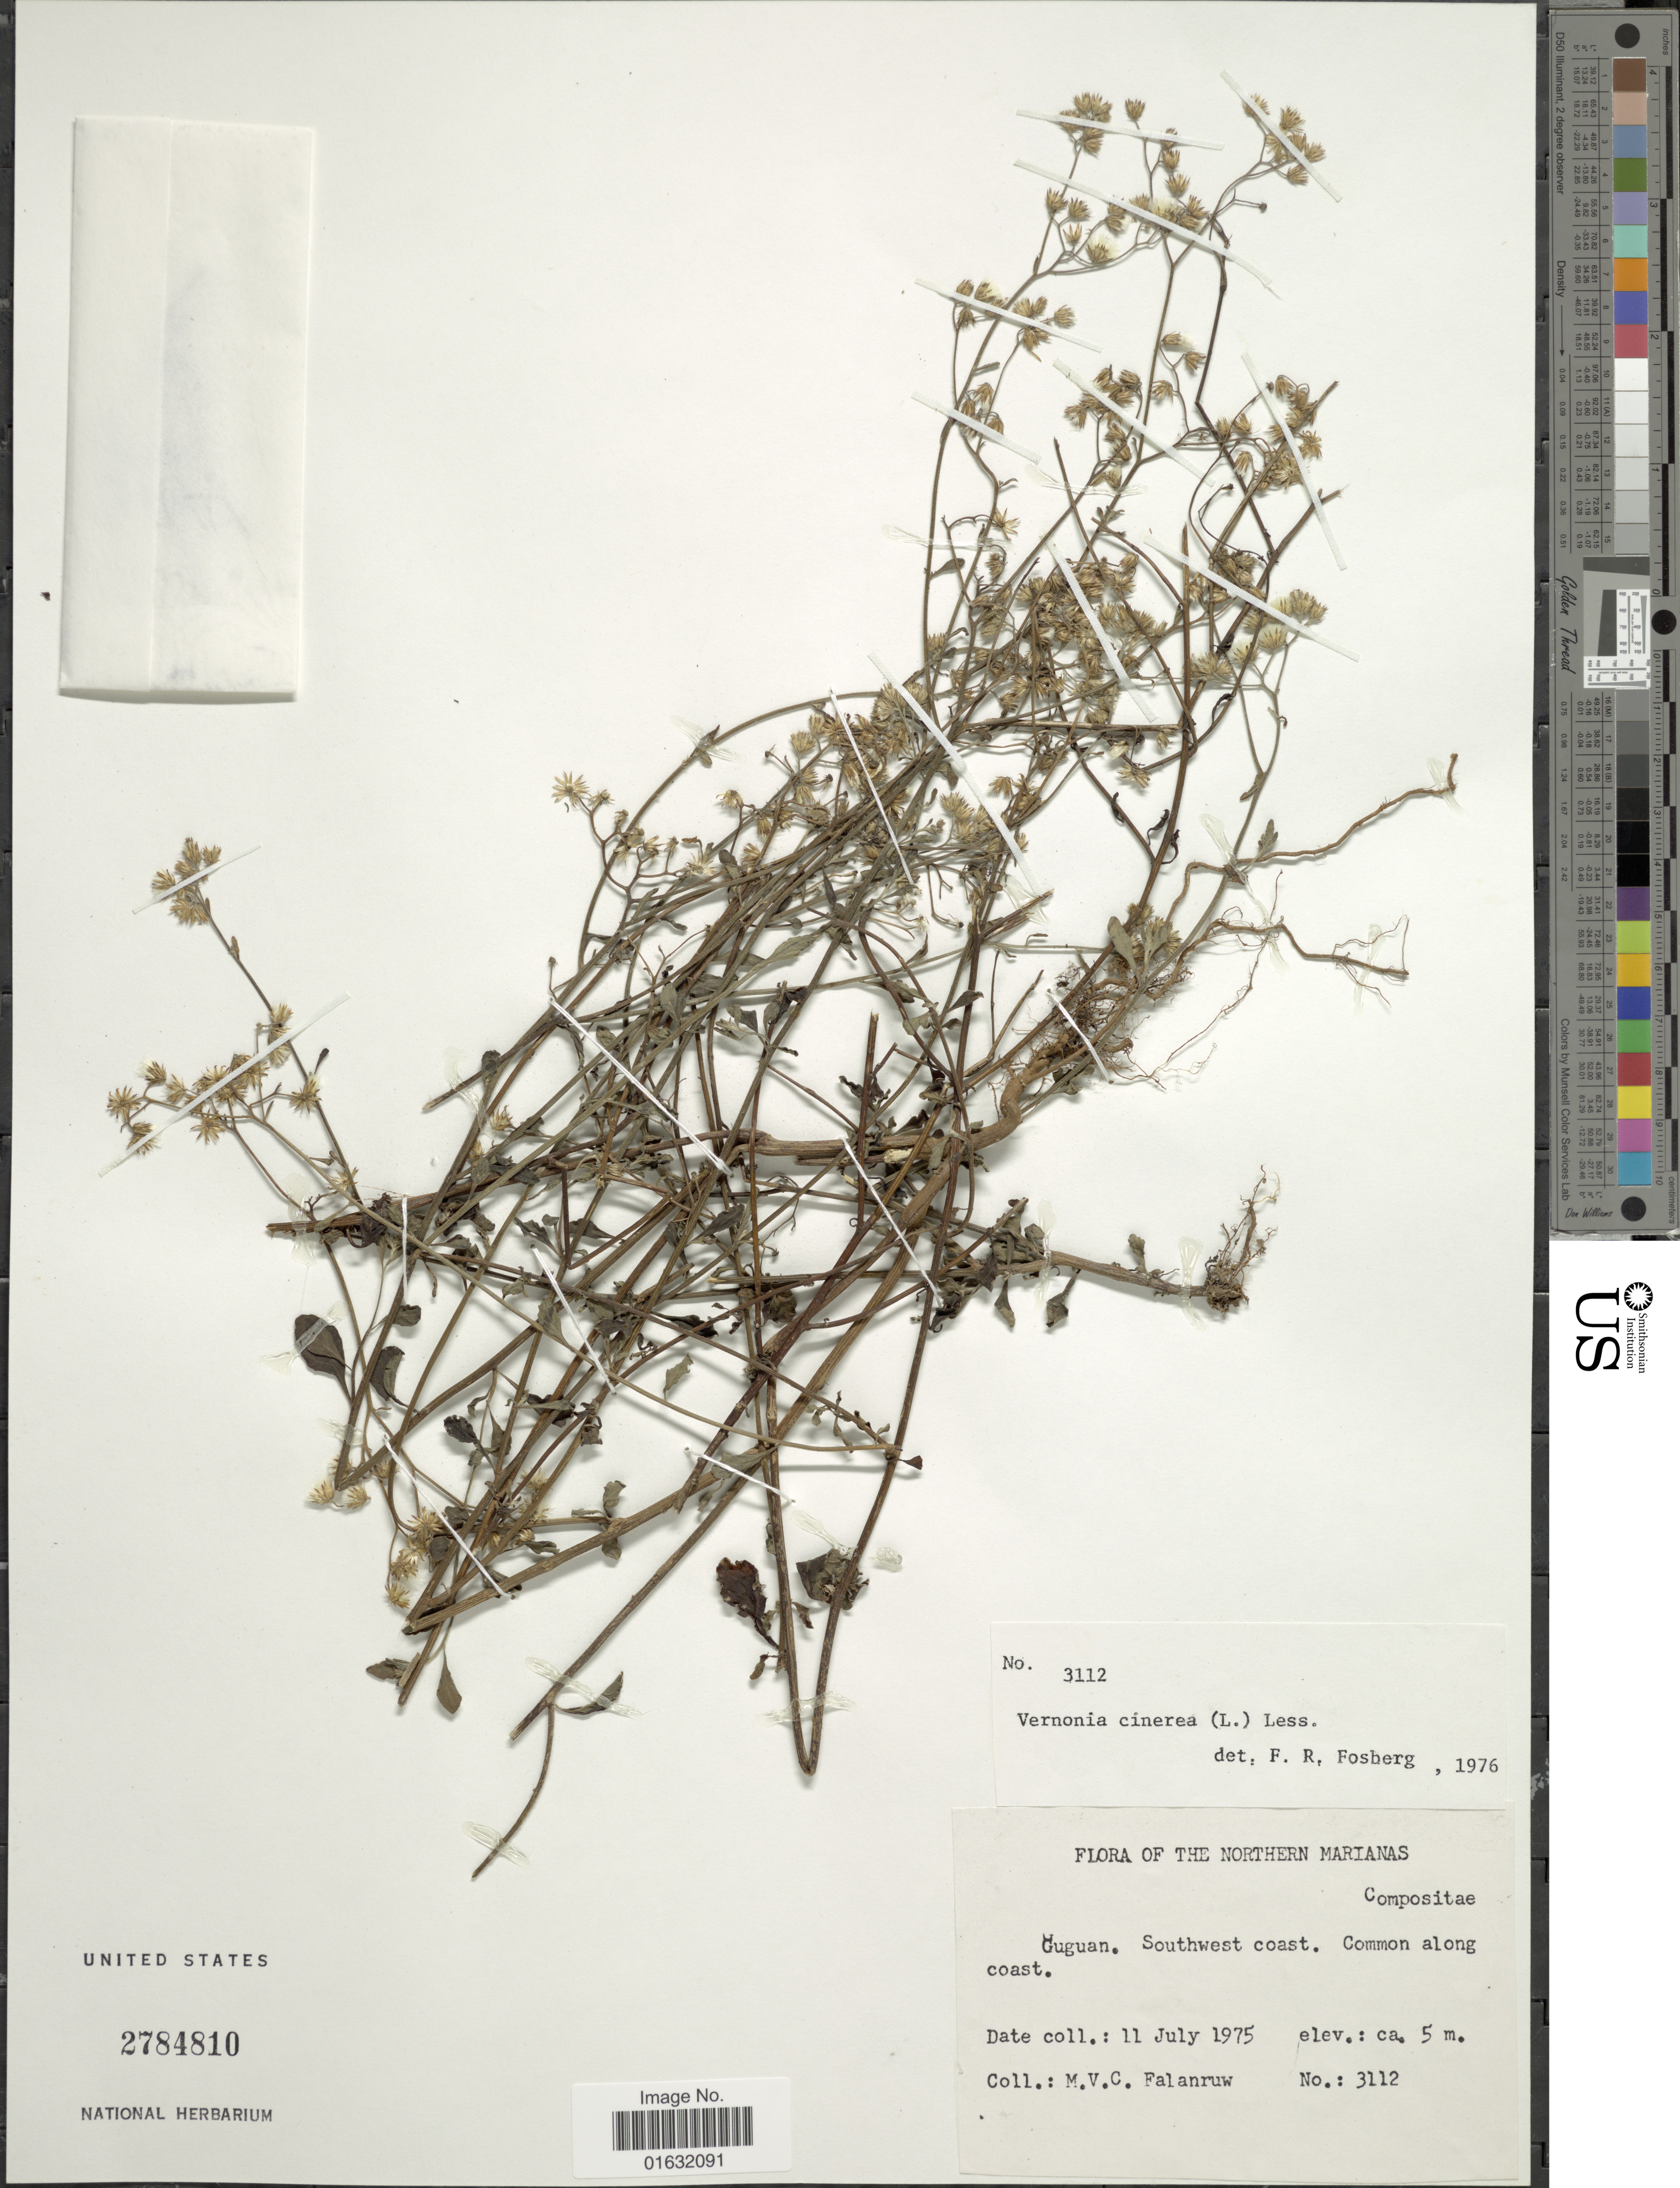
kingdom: Plantae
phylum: Tracheophyta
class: Magnoliopsida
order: Asterales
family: Asteraceae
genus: Cyanthillium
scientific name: Cyanthillium cinereum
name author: (L.) H. Rob.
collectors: M. V. Falanruw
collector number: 3112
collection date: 1975-07-11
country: Northern Mariana Islands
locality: The Northern Marianas, Guguan. Southwest coast. Common along coast.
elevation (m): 5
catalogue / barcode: US 2784810